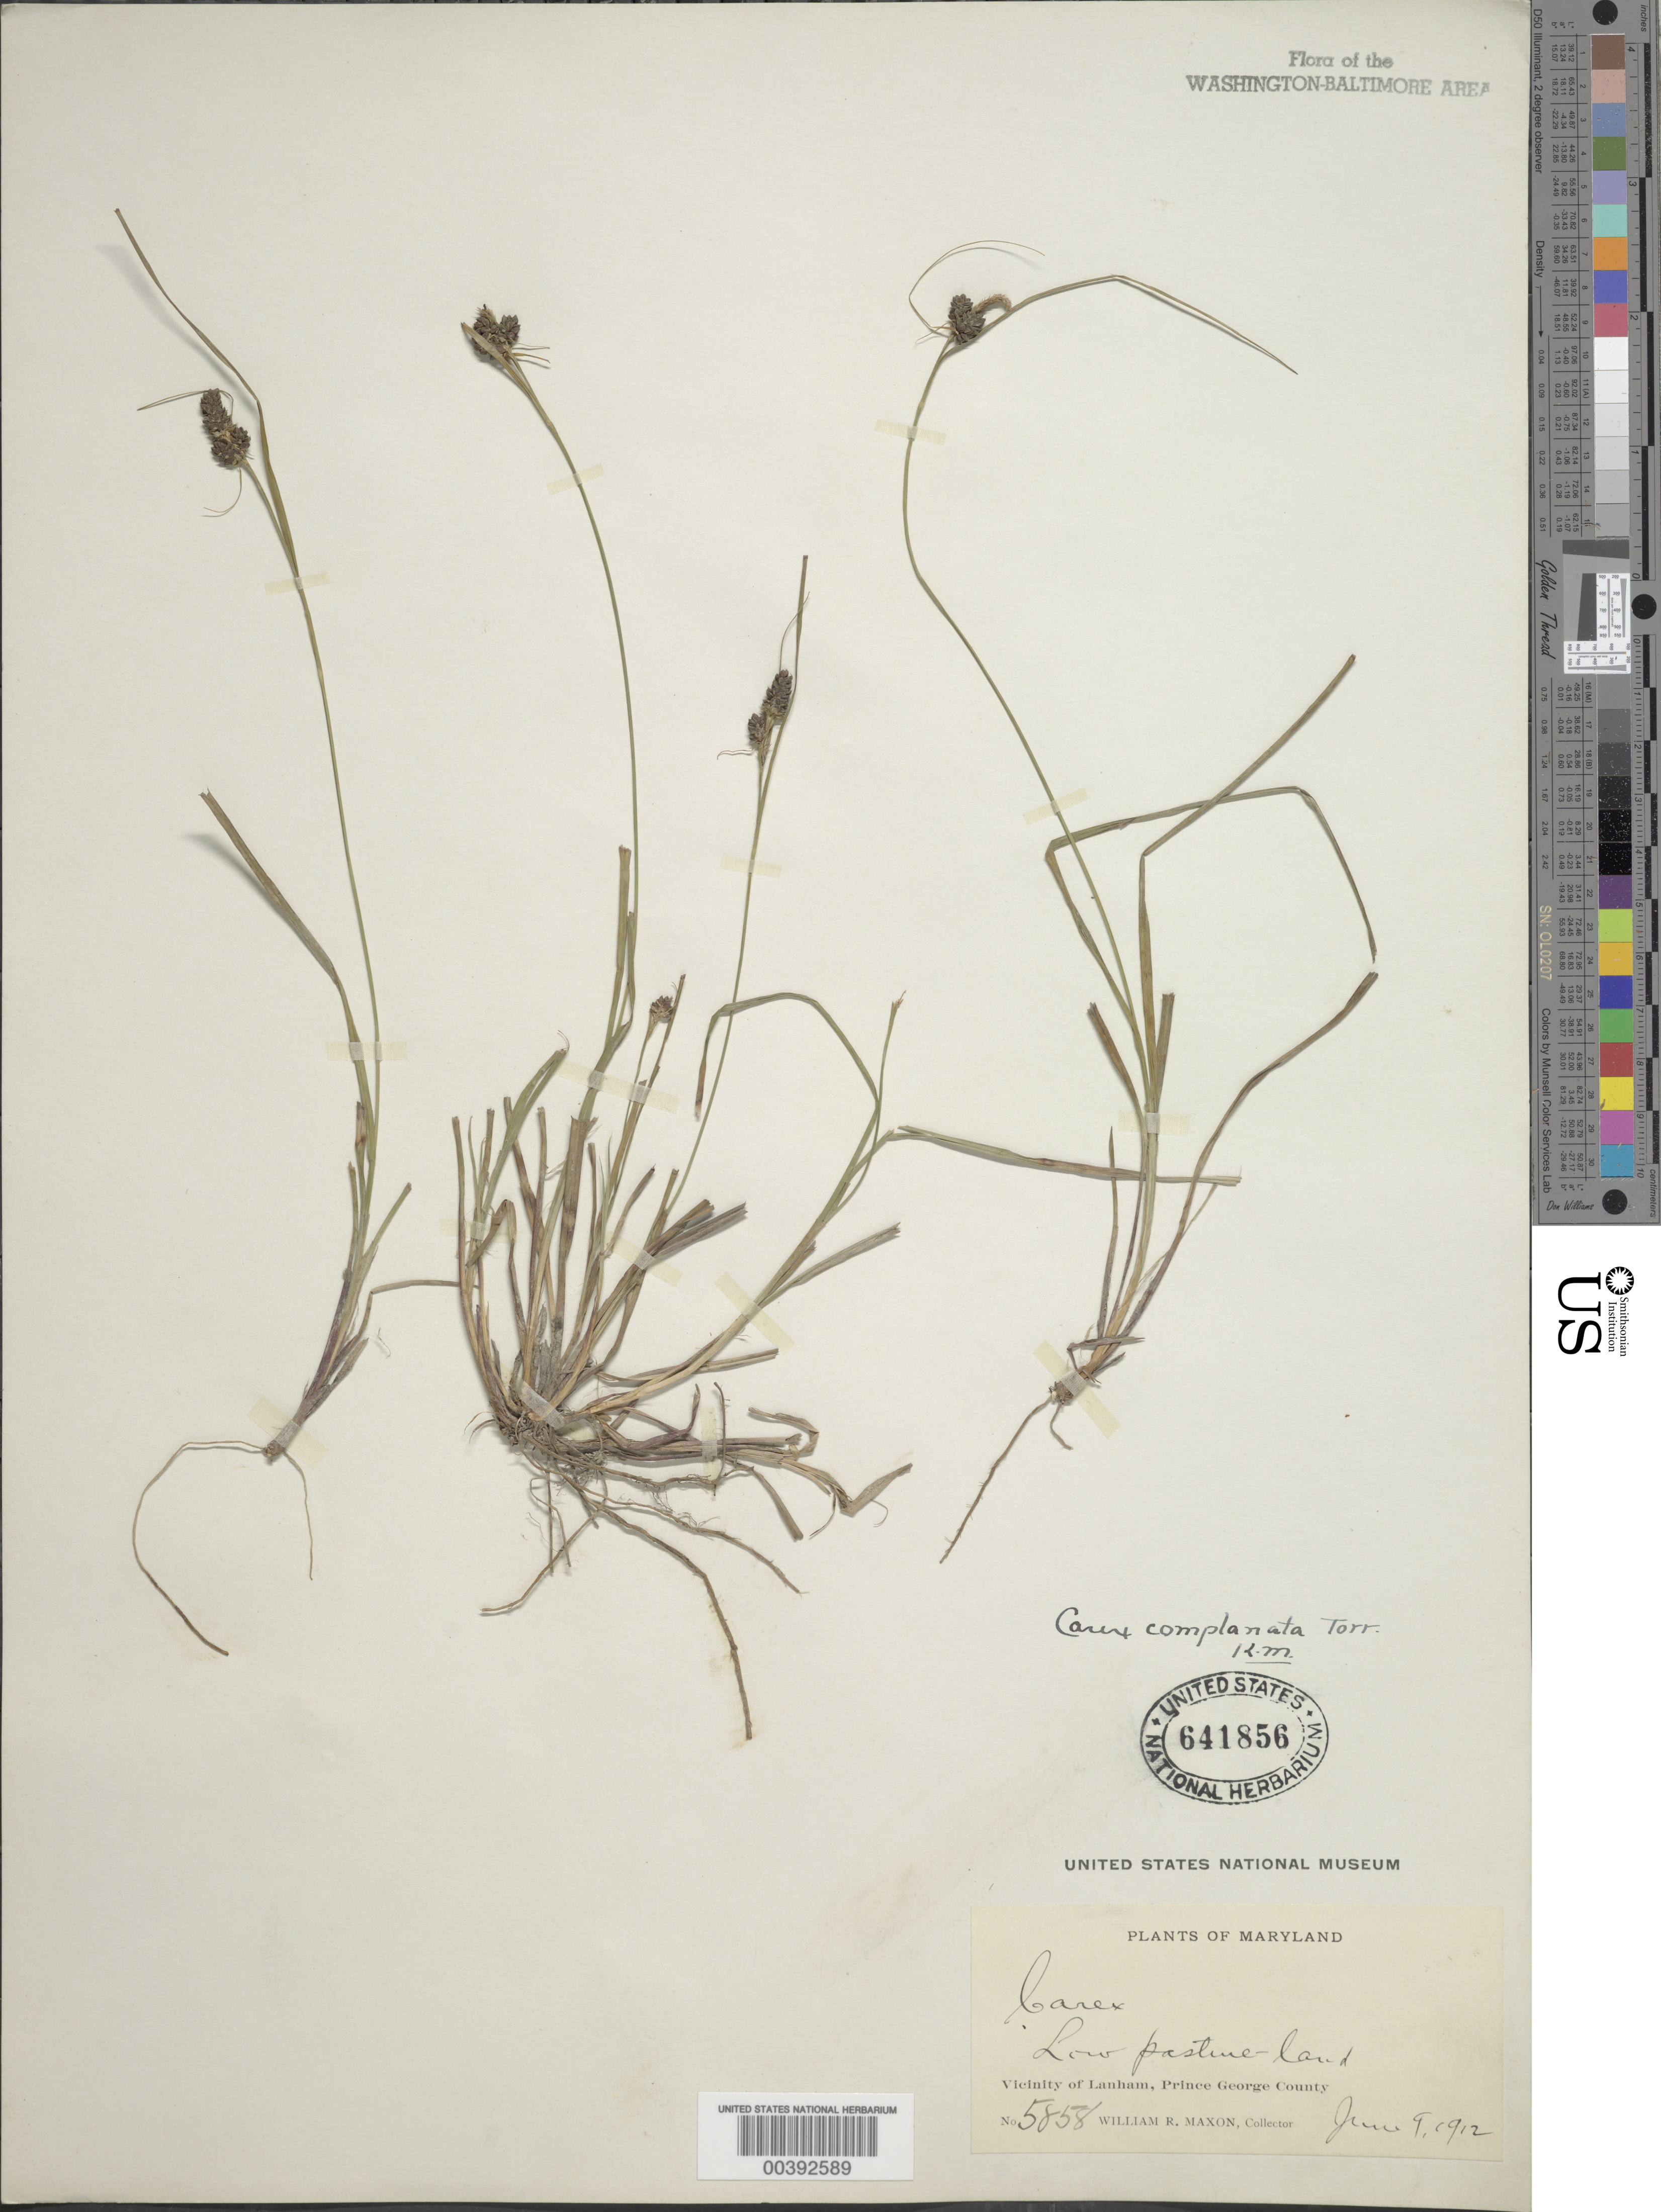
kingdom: Plantae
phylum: Tracheophyta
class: Liliopsida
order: Poales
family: Cyperaceae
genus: Carex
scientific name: Carex complanata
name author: Torr. & Hook.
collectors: W. R. Maxon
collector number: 5858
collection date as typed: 09 Jun 1912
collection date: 1912-06-09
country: United States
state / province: Maryland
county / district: Prince George's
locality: Lanham vicinity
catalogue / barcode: US 641856